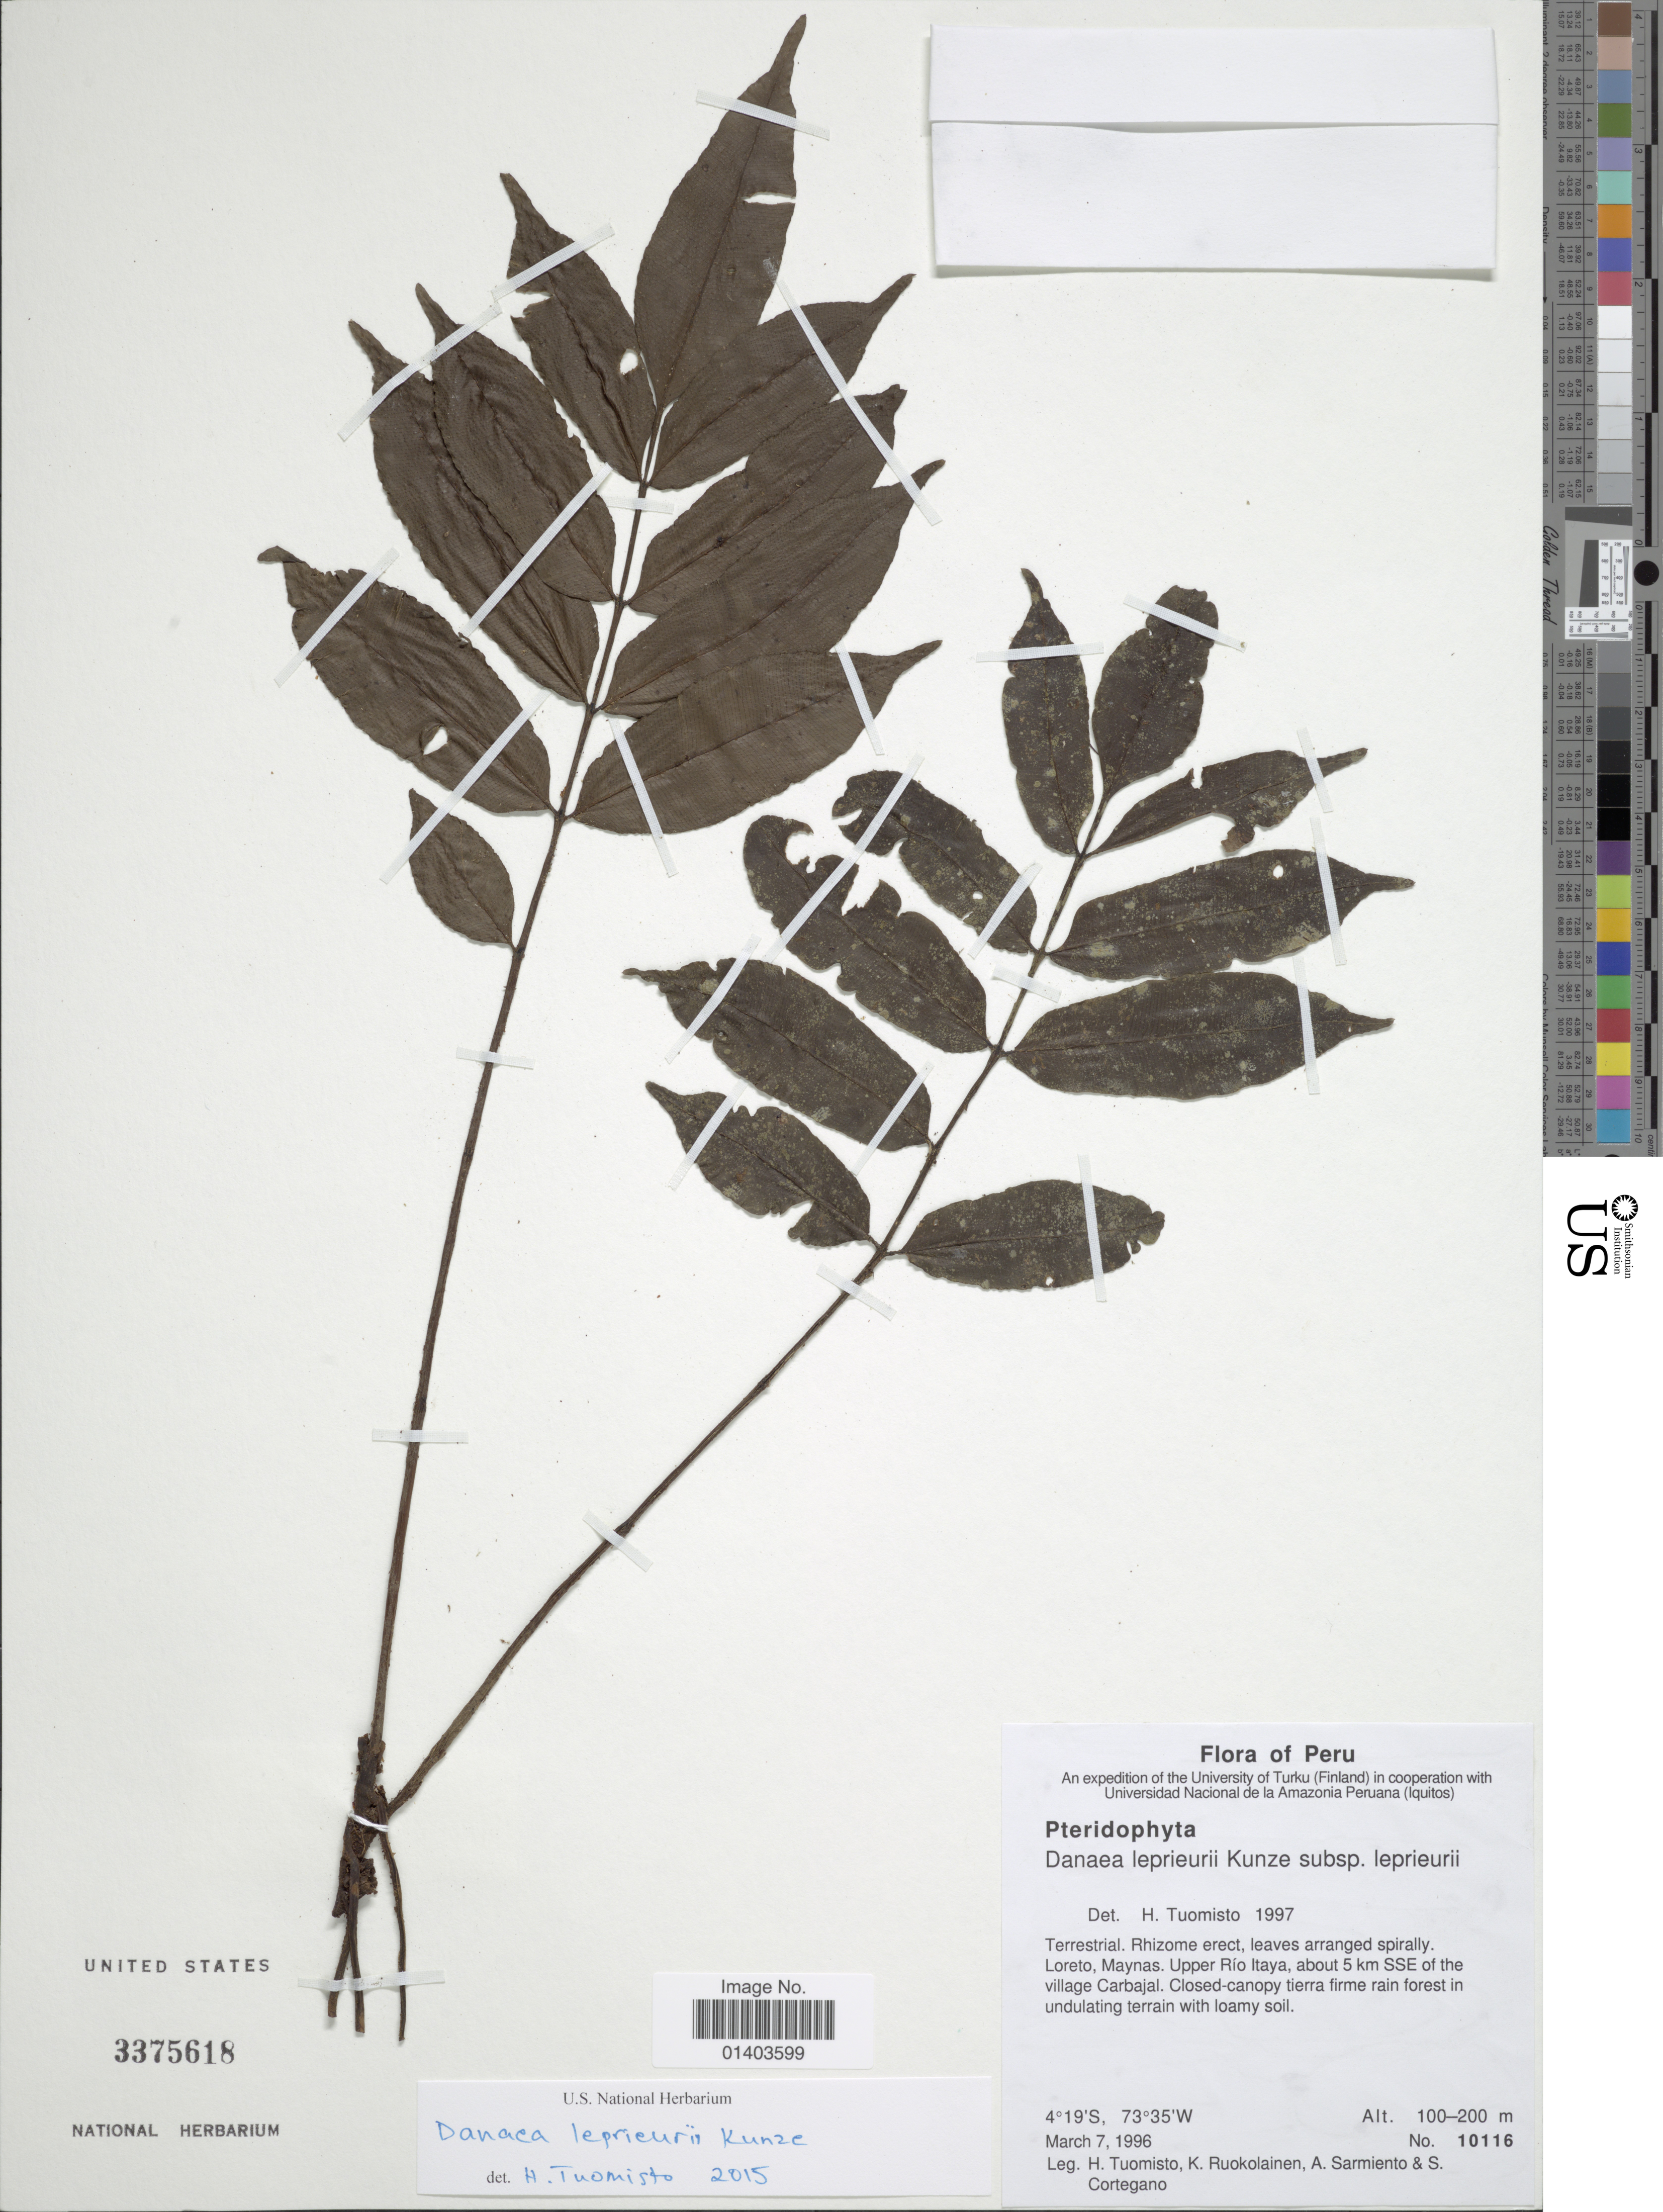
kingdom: Plantae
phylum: Tracheophyta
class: Polypodiopsida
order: Marattiales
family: Marattiaceae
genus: Danaea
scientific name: Danaea leprieurii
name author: Kunze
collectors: H. Tuomisto, K. Ruokolainen, A. Sarmiento & S. Cortegano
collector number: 10116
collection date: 1996-03-07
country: Peru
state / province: Loreto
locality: Maynas, Upoper Río Itaya, about 5 km SSE of the village Carbajal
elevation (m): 100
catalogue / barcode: US 3375618